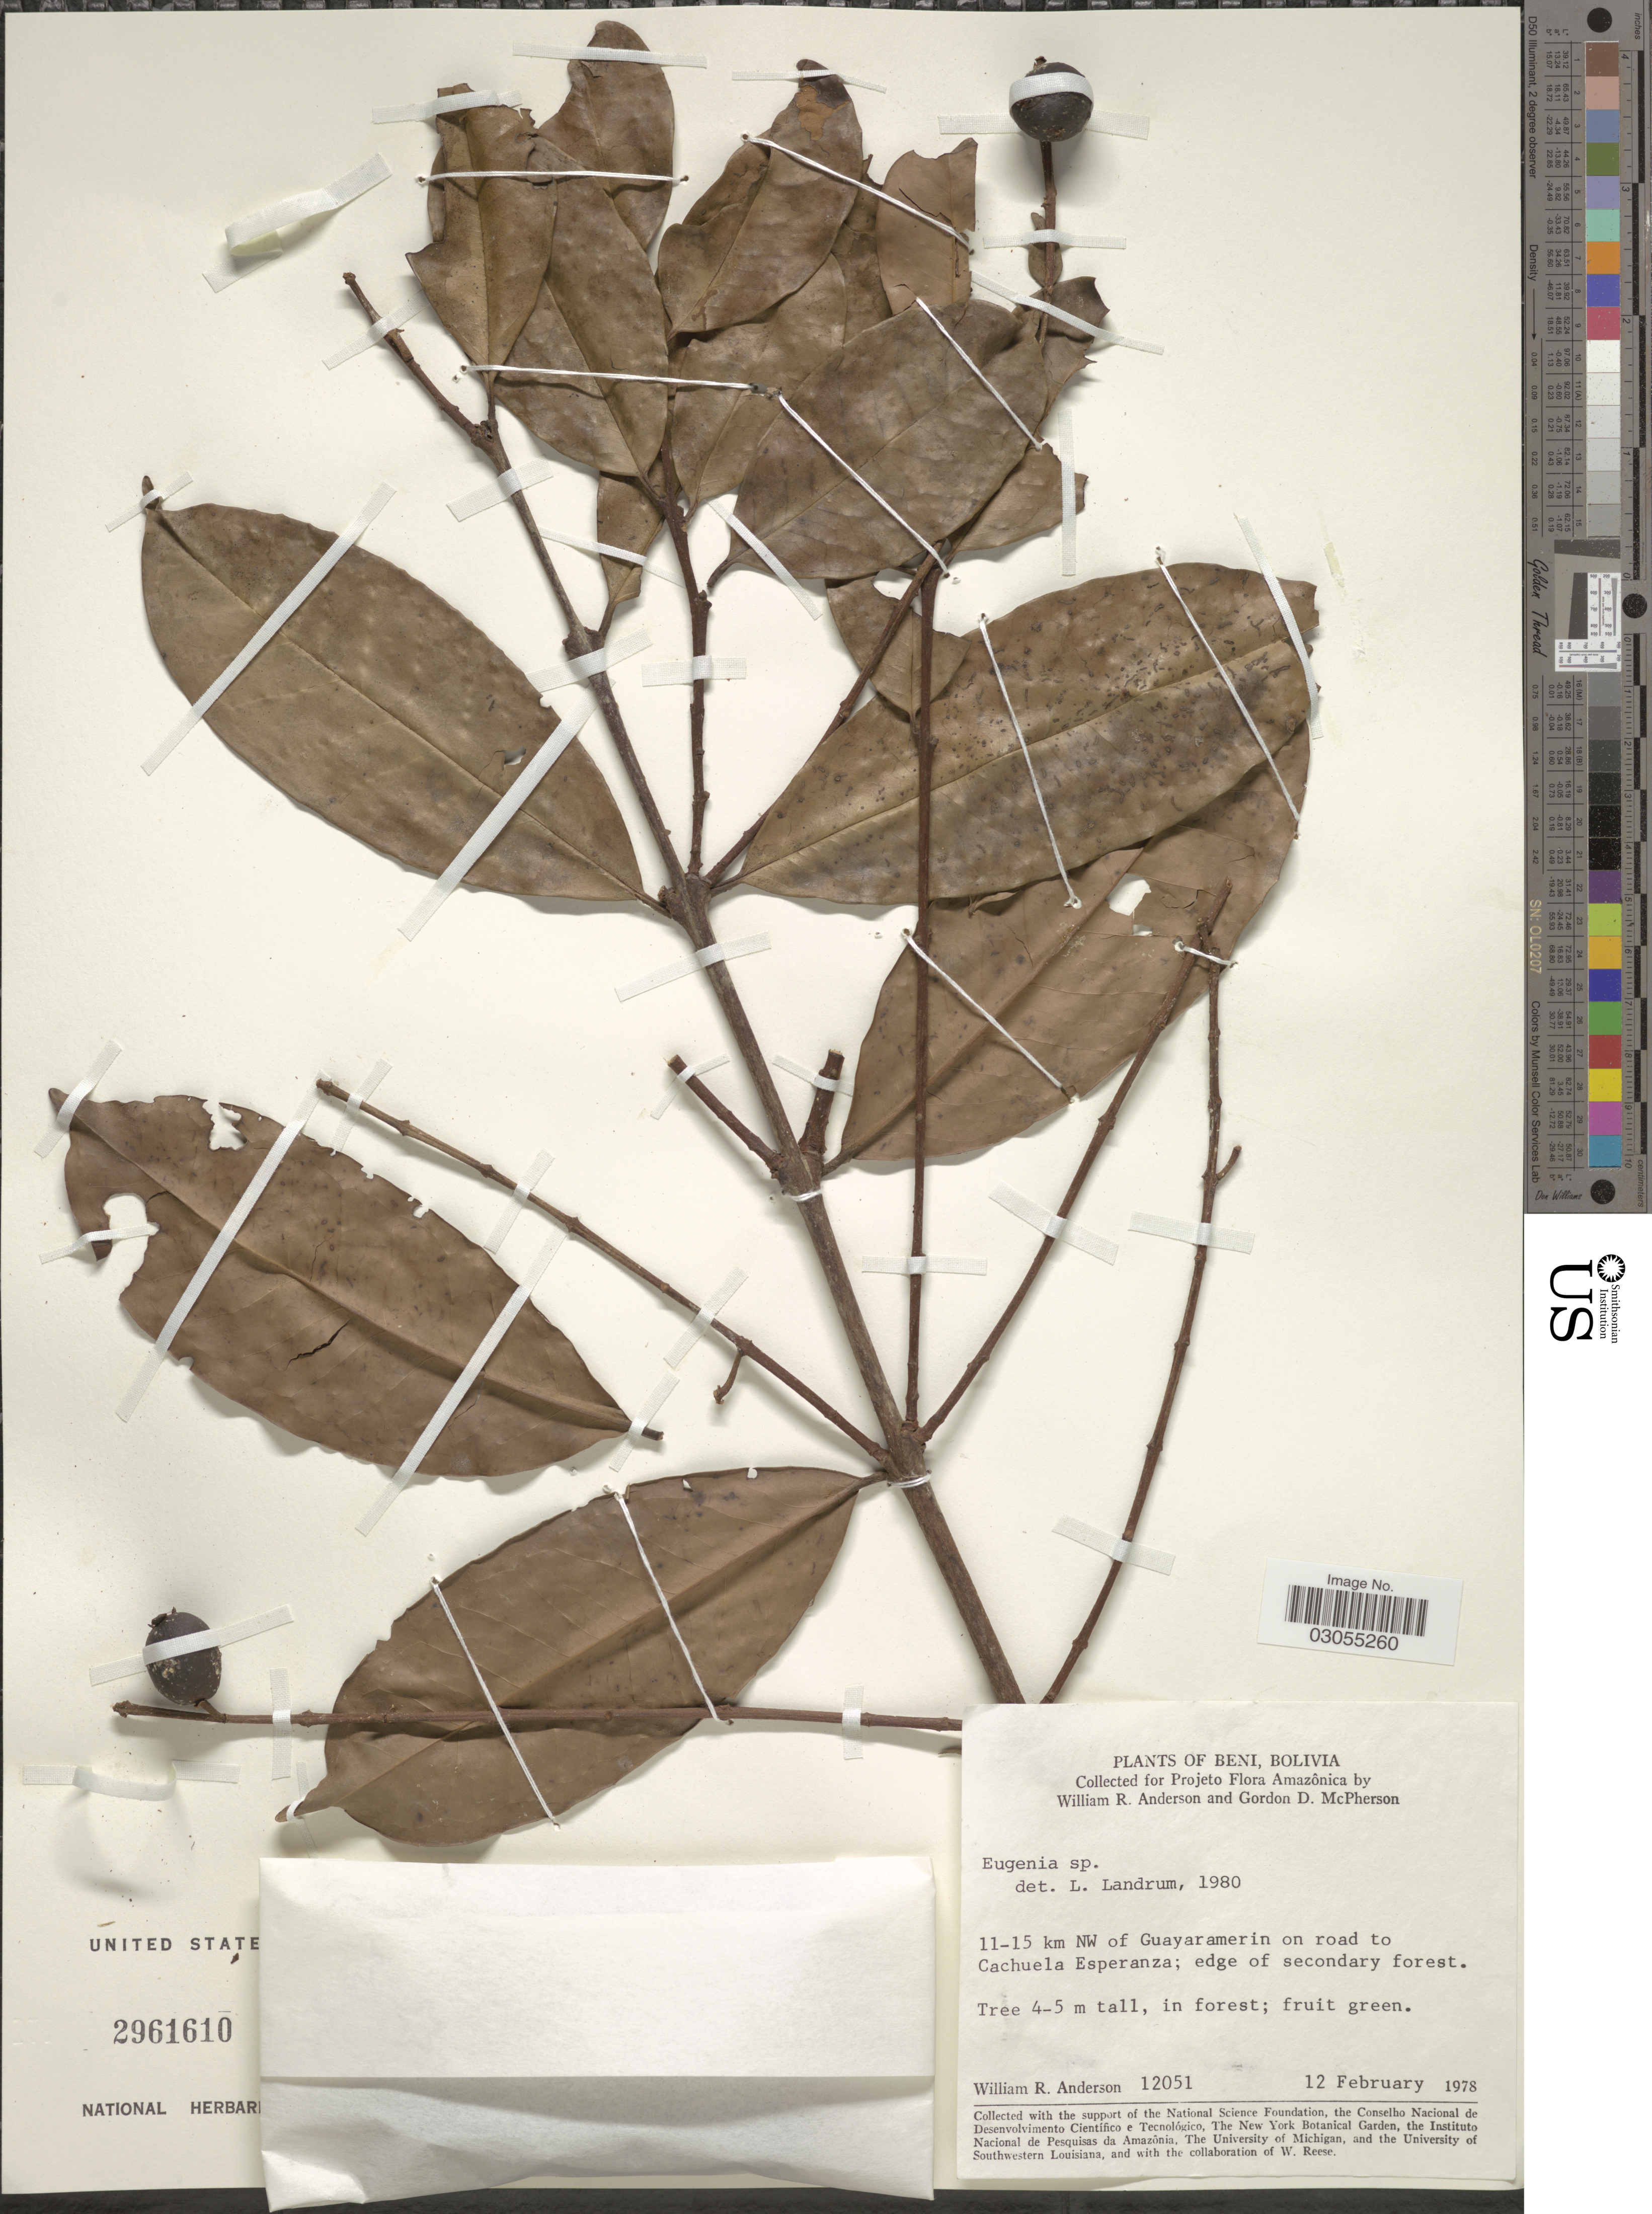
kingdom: Plantae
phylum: Tracheophyta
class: Magnoliopsida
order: Myrtales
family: Myrtaceae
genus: Eugenia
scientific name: Eugenia sp.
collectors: W. R. Anderson & G. D. McPherson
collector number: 12051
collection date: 1978-02-12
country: Bolivia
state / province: Beni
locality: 11-15 km NW of Guayaramerin on road to Cachuela Esperanza.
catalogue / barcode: US 2961610